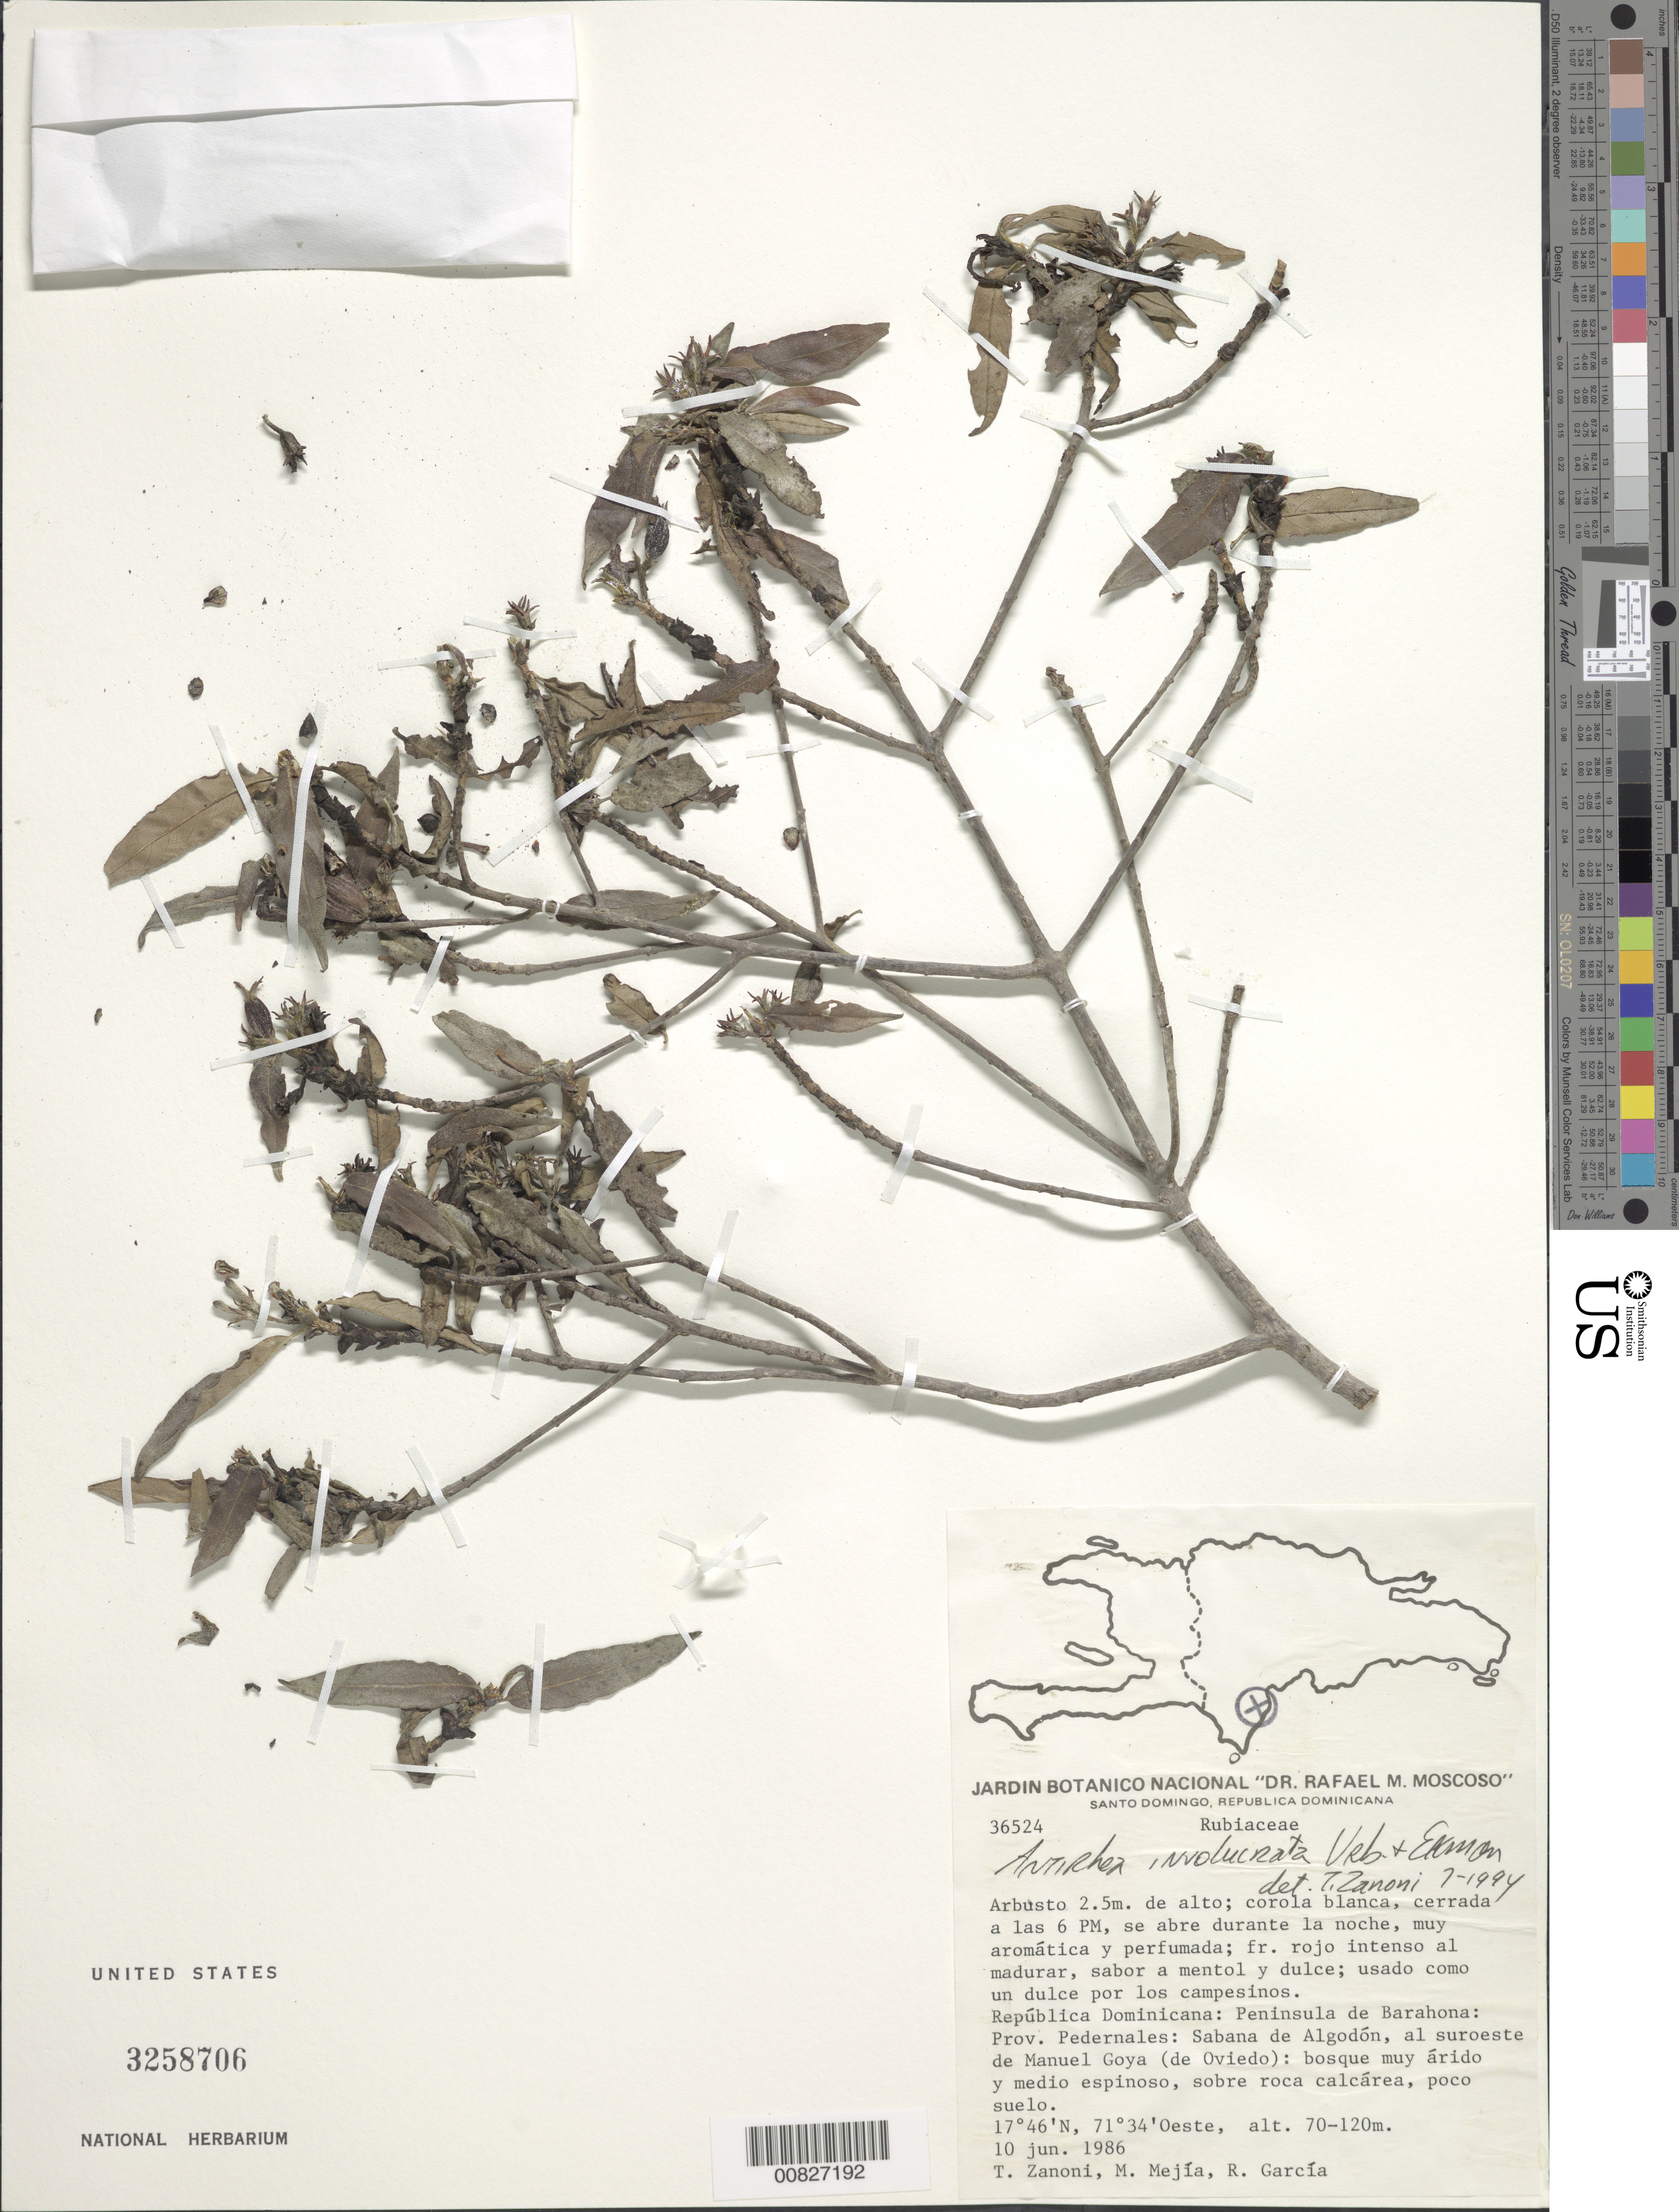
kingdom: Plantae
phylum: Tracheophyta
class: Magnoliopsida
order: Gentianales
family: Rubiaceae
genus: Stenostomum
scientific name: Stenostomum involucratum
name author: (Urb. & Ekman) Borhidi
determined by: Zanoni, T. A., (NY), New York Botanical Garden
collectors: T. A. Zanoni, M. Mejia & R. G. García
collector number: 36524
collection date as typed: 10 Jun 1986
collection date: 1986-06-10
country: Dominican Republic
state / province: Pedernales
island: Hispaniola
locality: Peninsula de Barahona; Sabana de Algodón, al SW de Manuel Goya (de Oviedo)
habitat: Bosque muy árido y medio espinoso, sobre rocas calcárea, poco suelo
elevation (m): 70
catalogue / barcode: US 3258706